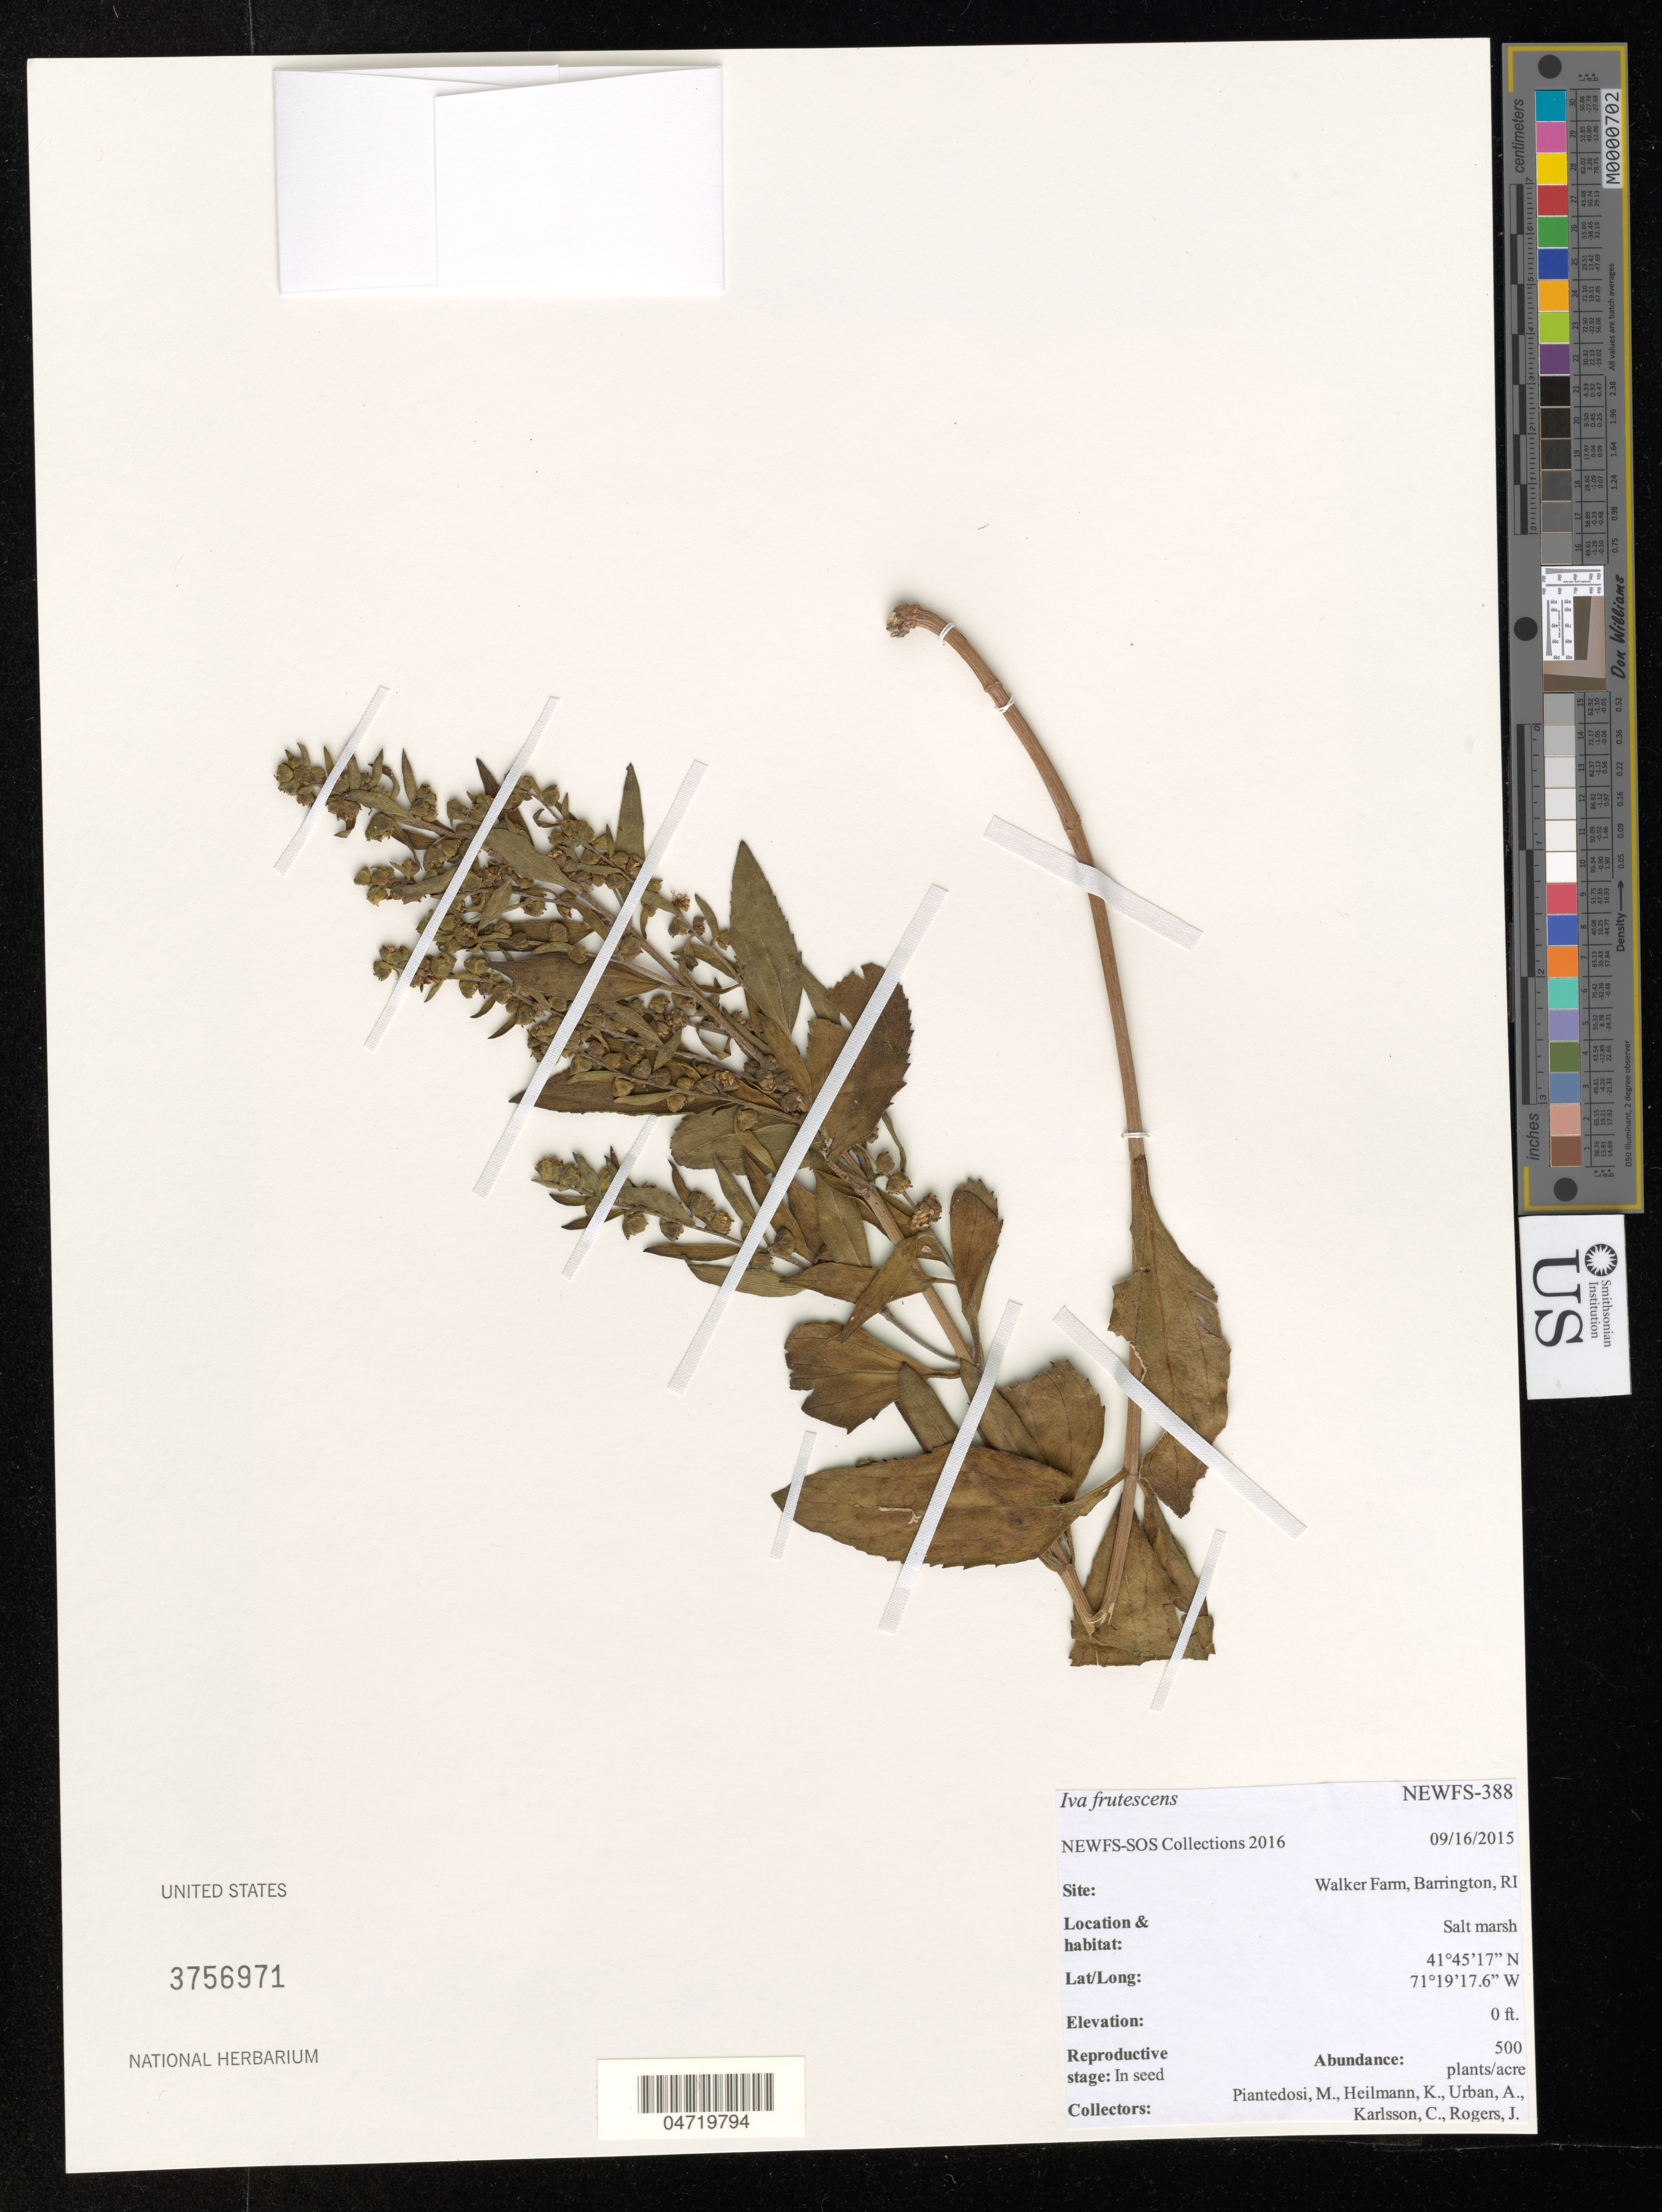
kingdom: Plantae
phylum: Tracheophyta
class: Magnoliopsida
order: Asterales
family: Asteraceae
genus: Iva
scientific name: Iva frutescens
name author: L.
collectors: M. Piantedosi, K. Heilmann, A. Urban, C. Karlsson & J. Rogers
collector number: NEWFS-388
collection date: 2016-09-16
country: United States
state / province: Rhode Island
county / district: Bristol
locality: Walker Farm, Barrington, RI, Salt marsh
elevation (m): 0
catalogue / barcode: US 3756971